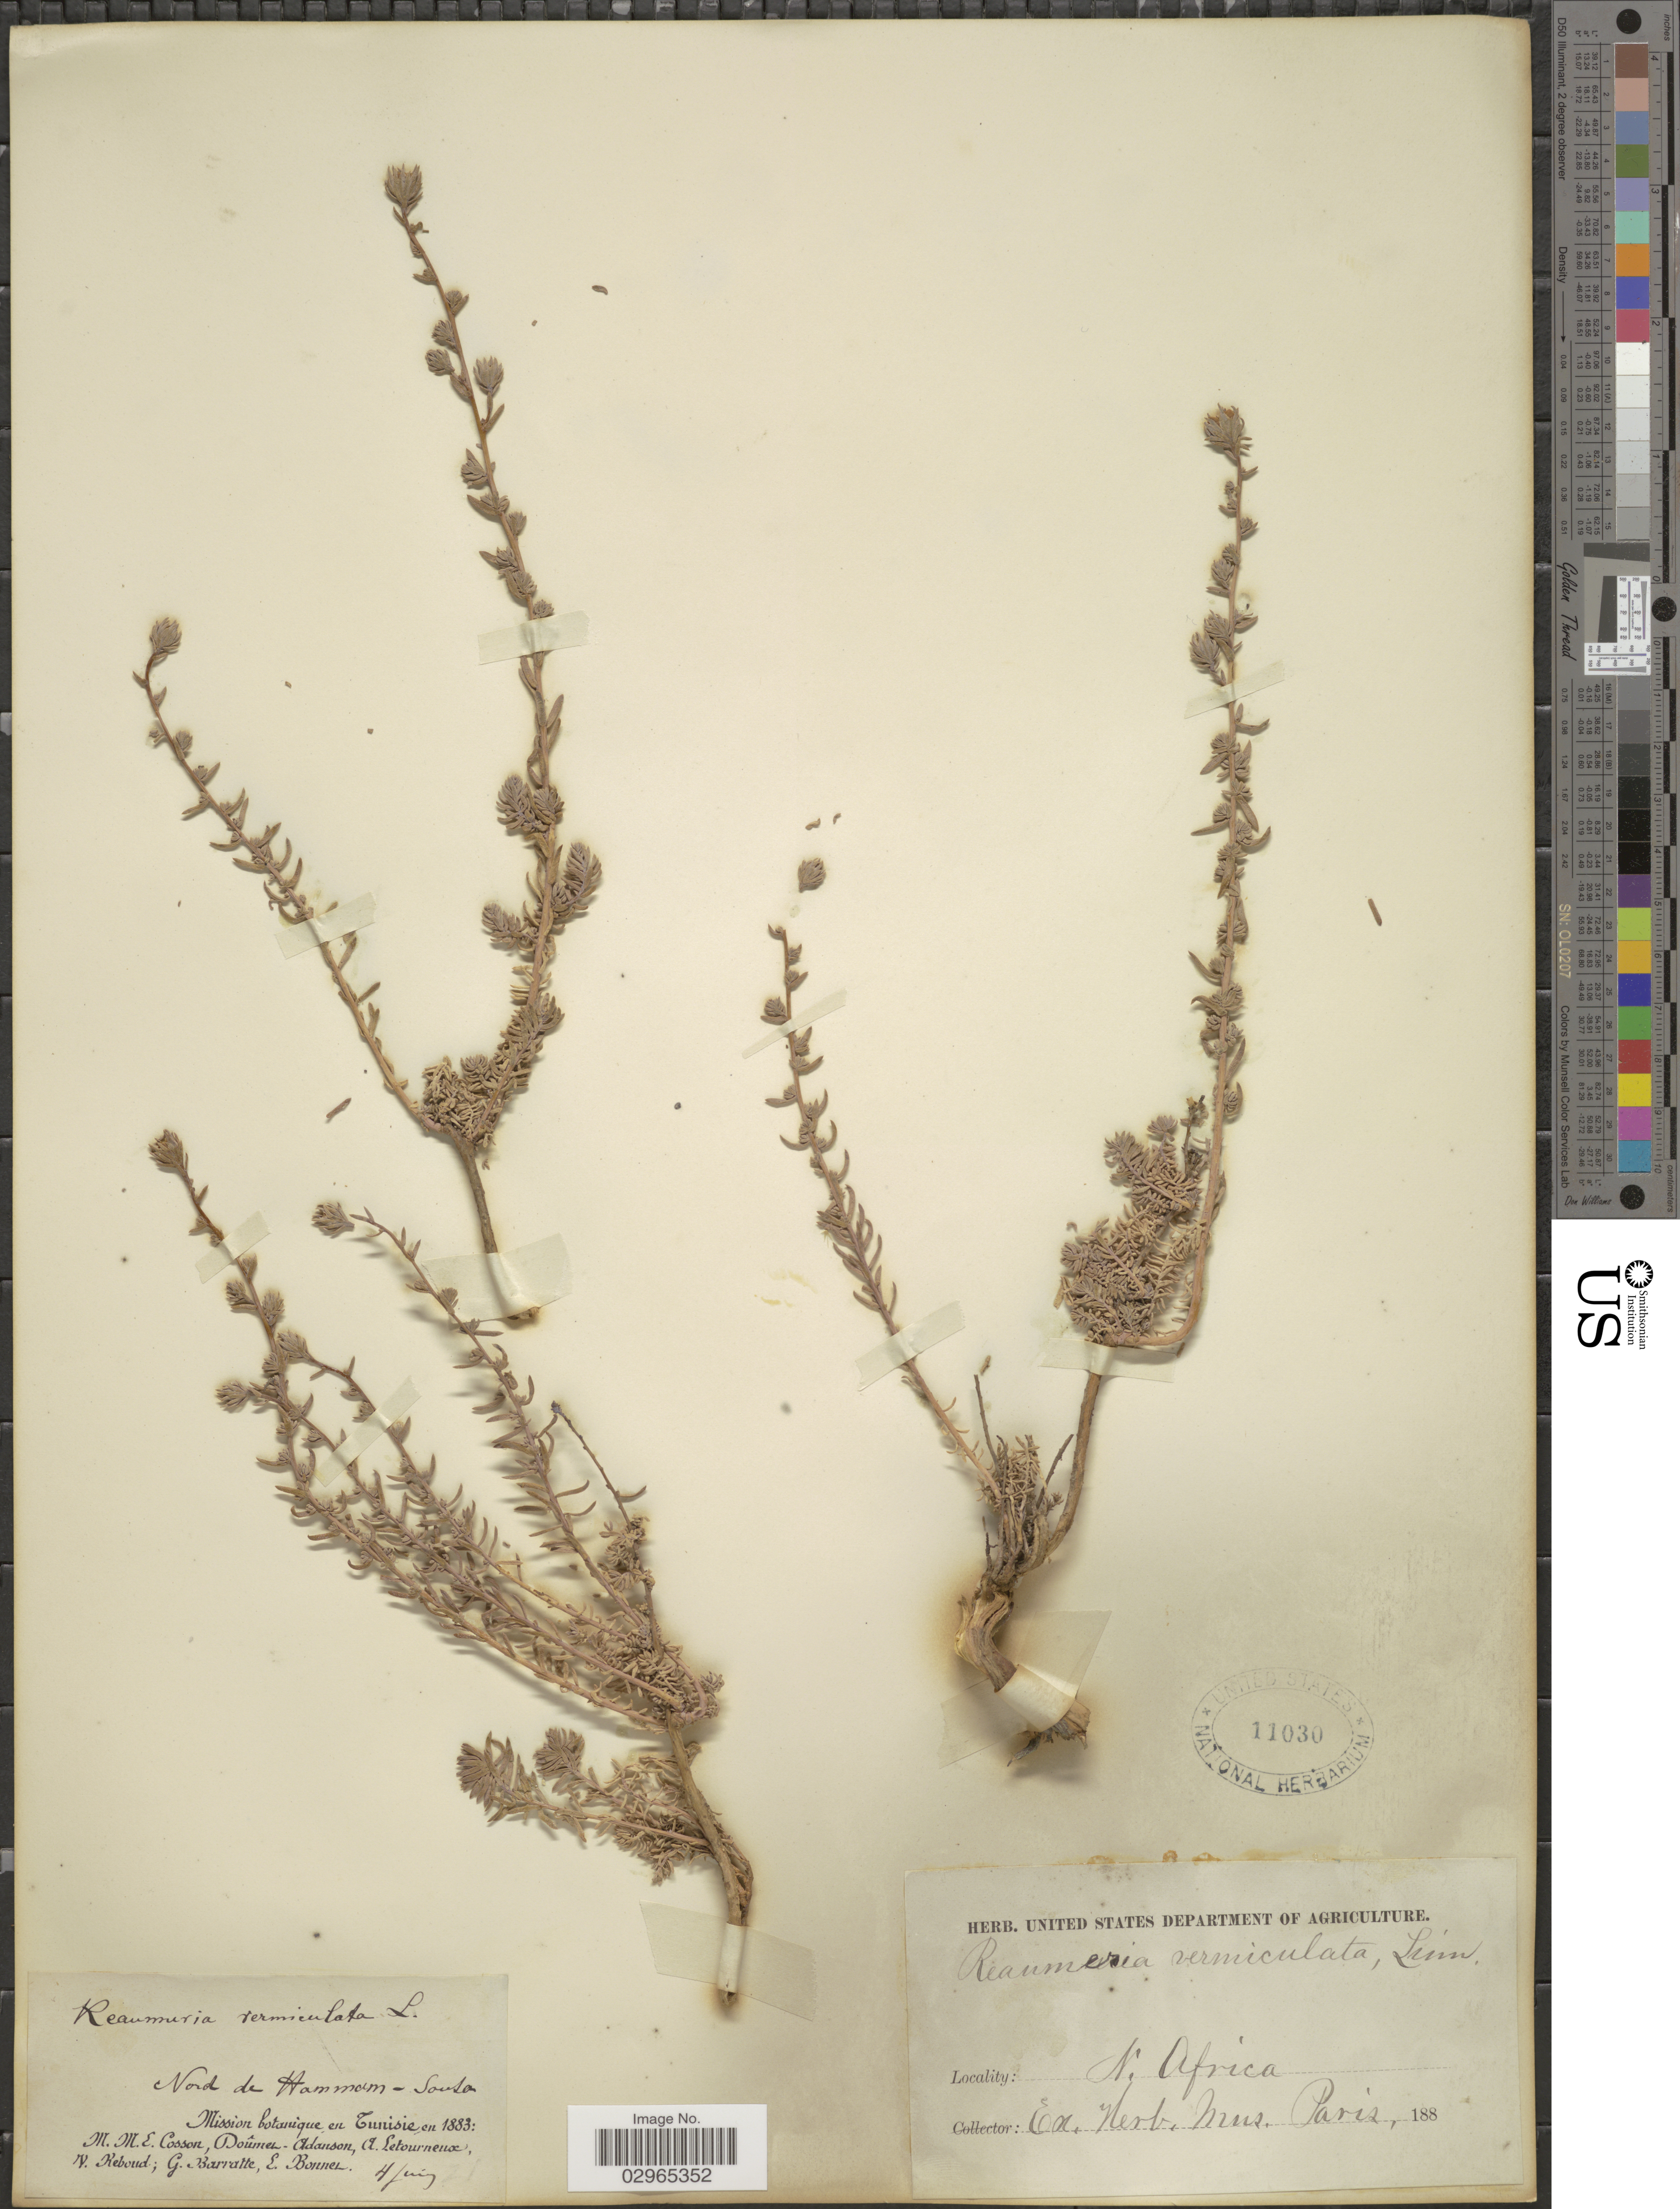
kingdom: Plantae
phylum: Tracheophyta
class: Magnoliopsida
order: Caryophyllales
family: Tamaricaceae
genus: Reaumuria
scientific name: Reaumuria vermiculata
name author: L.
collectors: M. Cosson, -. Doumel-Adanson, A. Letourneux, V. Reboud & et al.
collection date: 1883-06-04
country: Tunisia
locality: Nord de Hammam - Sousa. N. Africa.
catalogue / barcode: US 11030